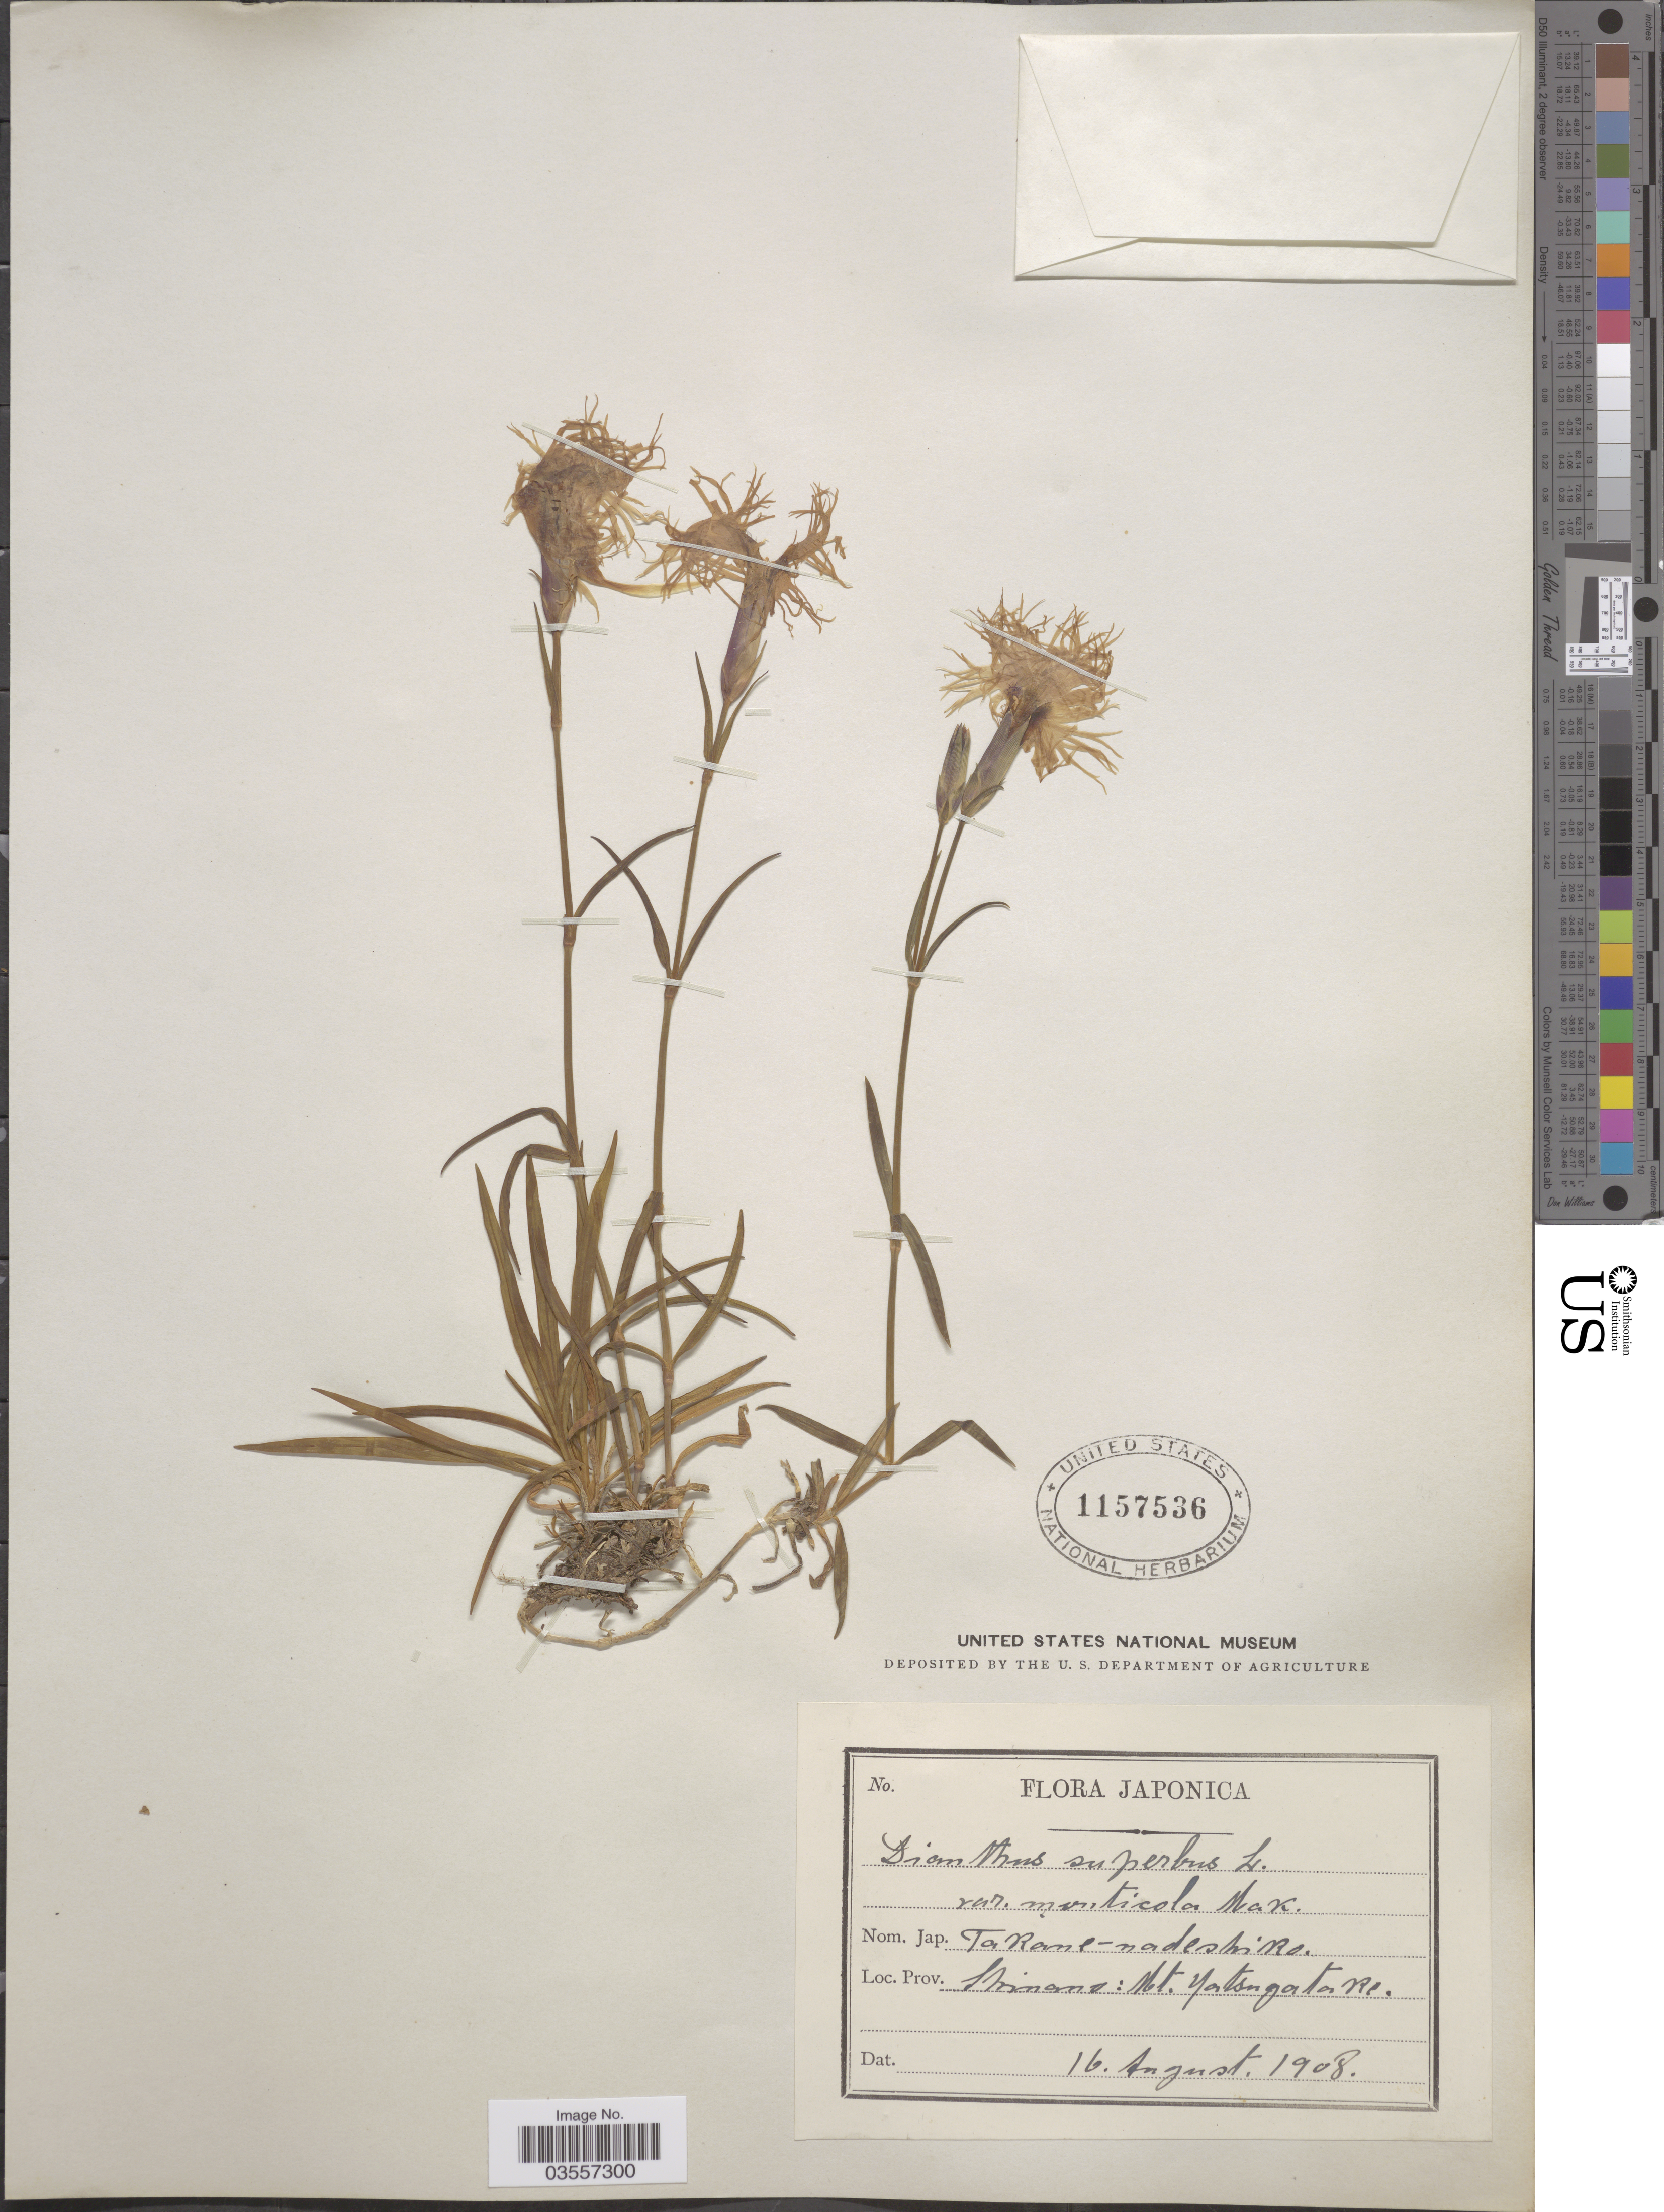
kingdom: Plantae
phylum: Tracheophyta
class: Magnoliopsida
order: Caryophyllales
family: Caryophyllaceae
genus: Dianthus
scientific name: Dianthus superbus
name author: L.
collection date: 1908-08-16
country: Japan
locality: Shinano: Mt. Yatsugatake.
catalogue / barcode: US 1157536